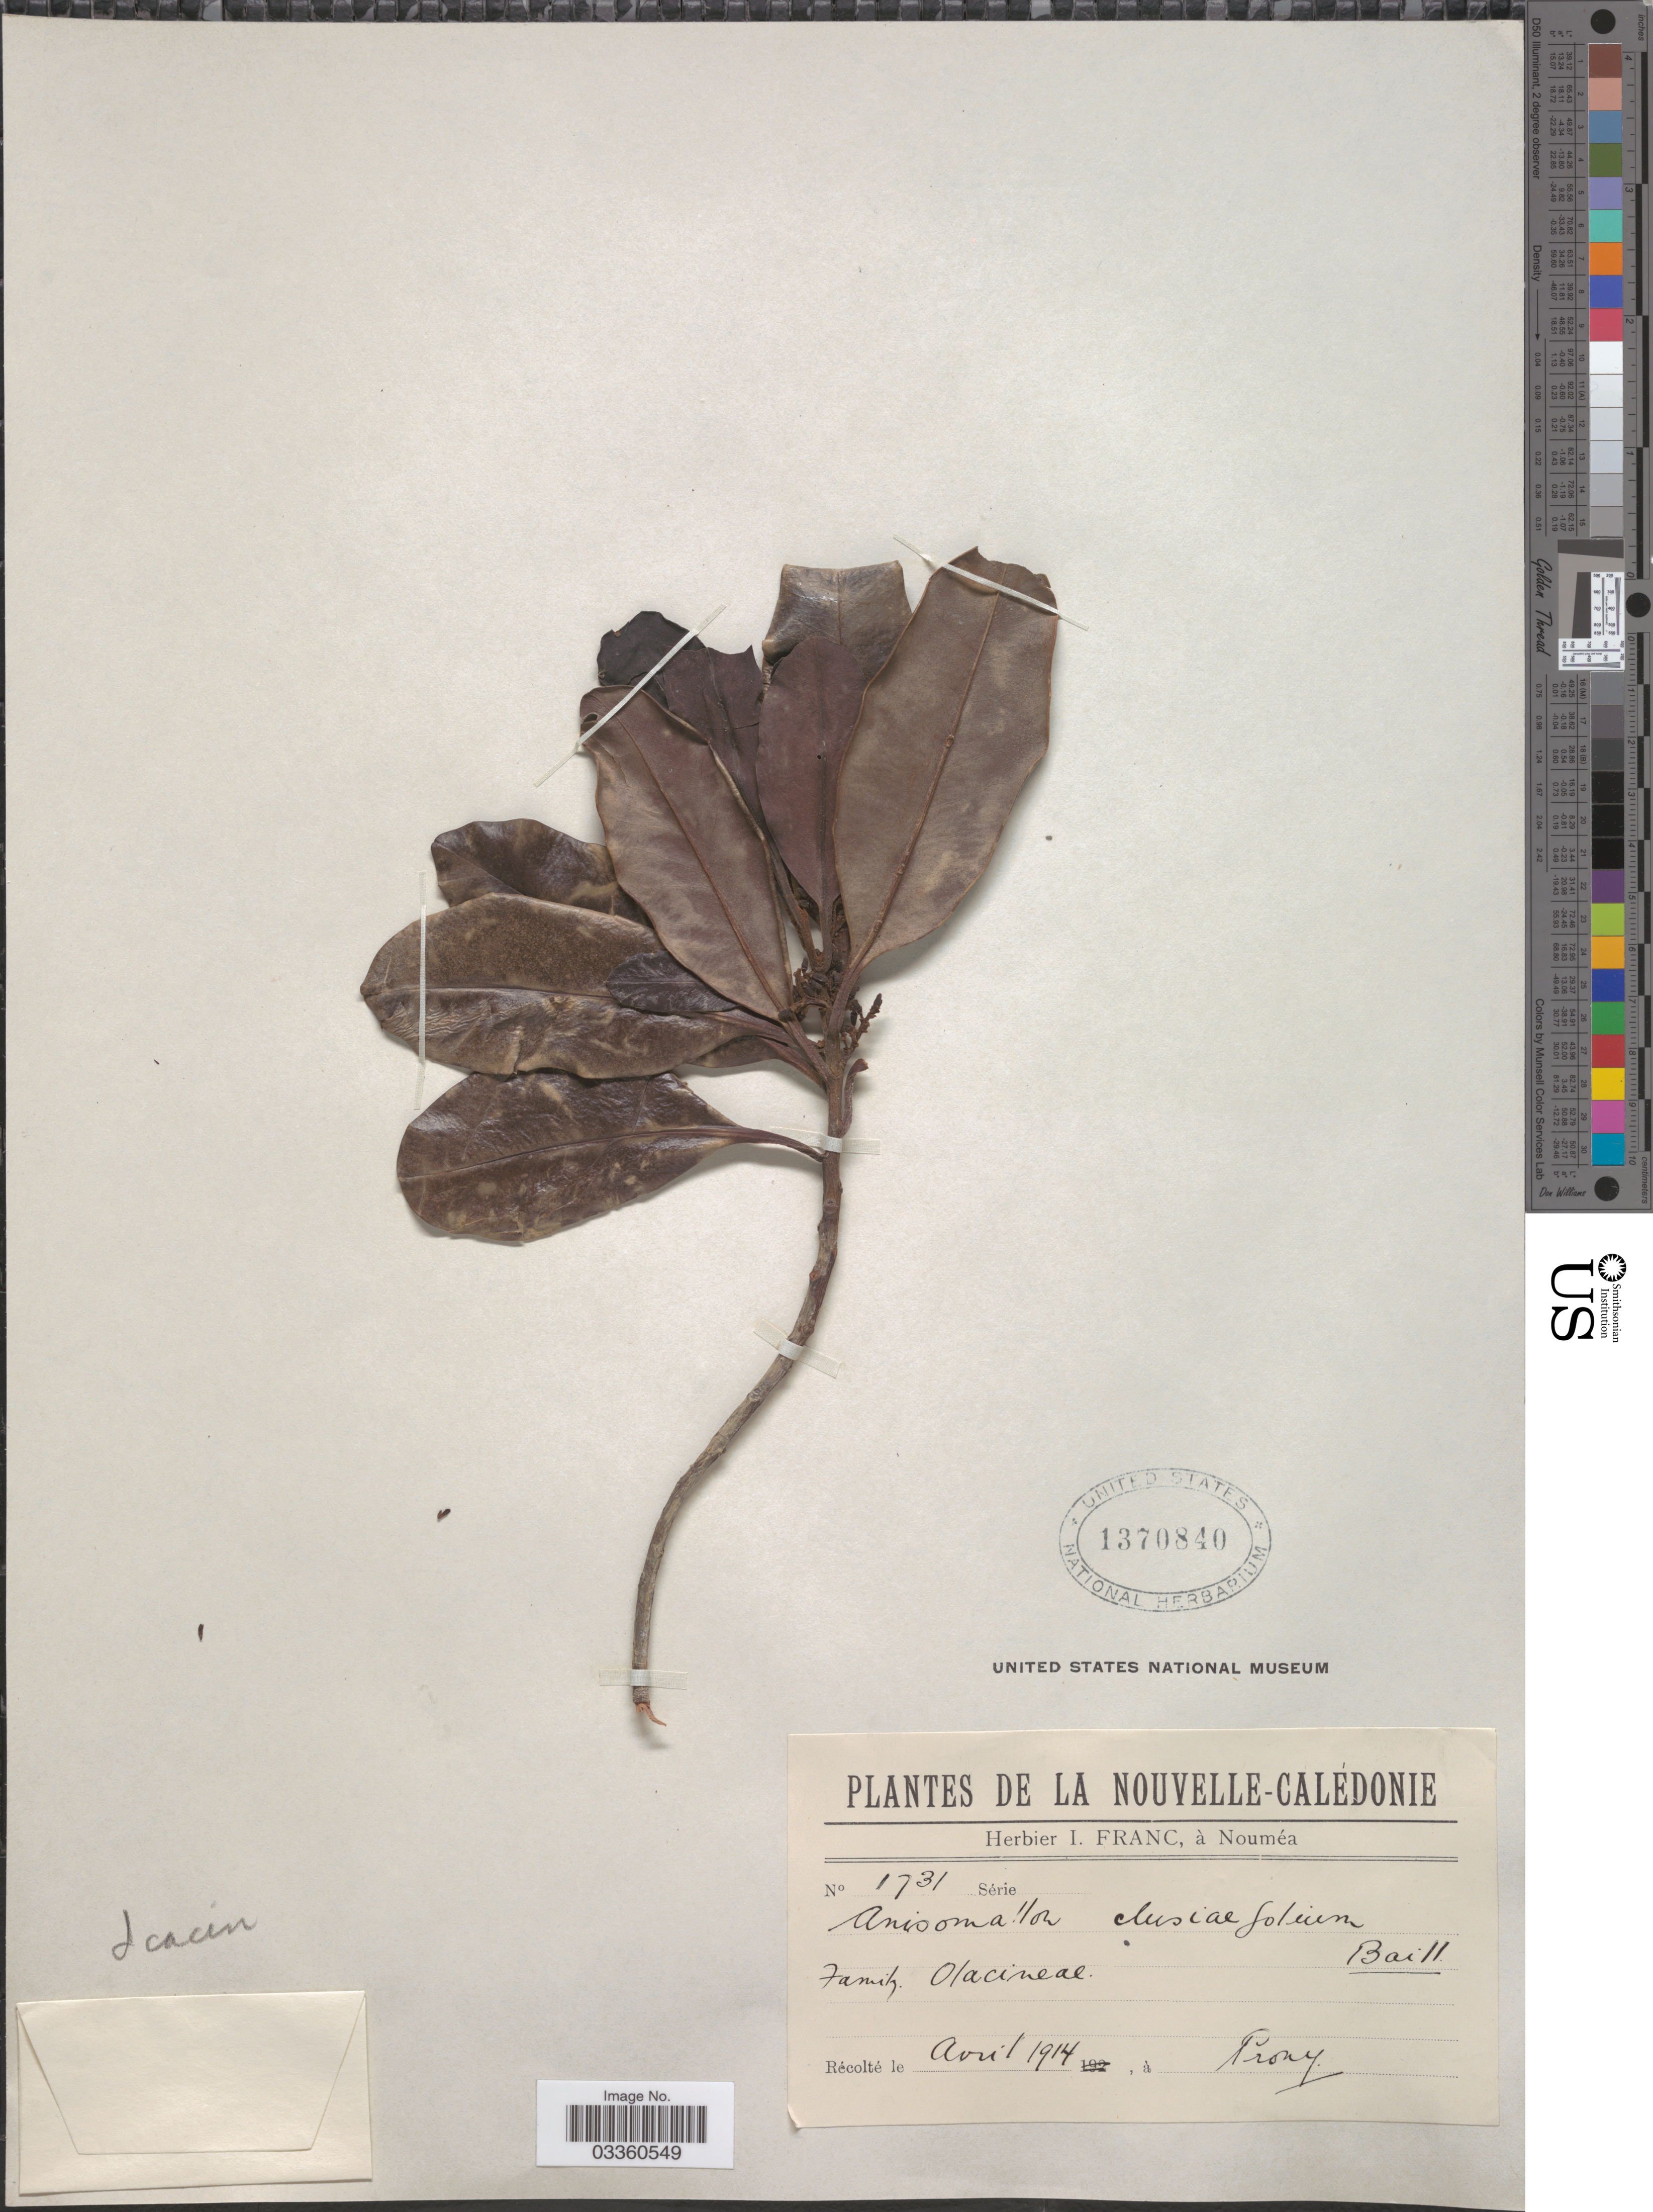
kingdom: Plantae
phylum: Tracheophyta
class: Magnoliopsida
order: Metteniusales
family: Metteniusaceae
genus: Apodytes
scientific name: Apodytes clusiifolia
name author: (Baill.) Villiers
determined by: Strong, Mark T., (BOT), Smithsonian Institution - National Museum of Natural History (UNITED STATES)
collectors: ex herb. I. Franc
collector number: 1731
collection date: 1914-04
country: New Caledonia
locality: Nouvelle-Calédonie. Prony.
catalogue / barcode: US 1370840